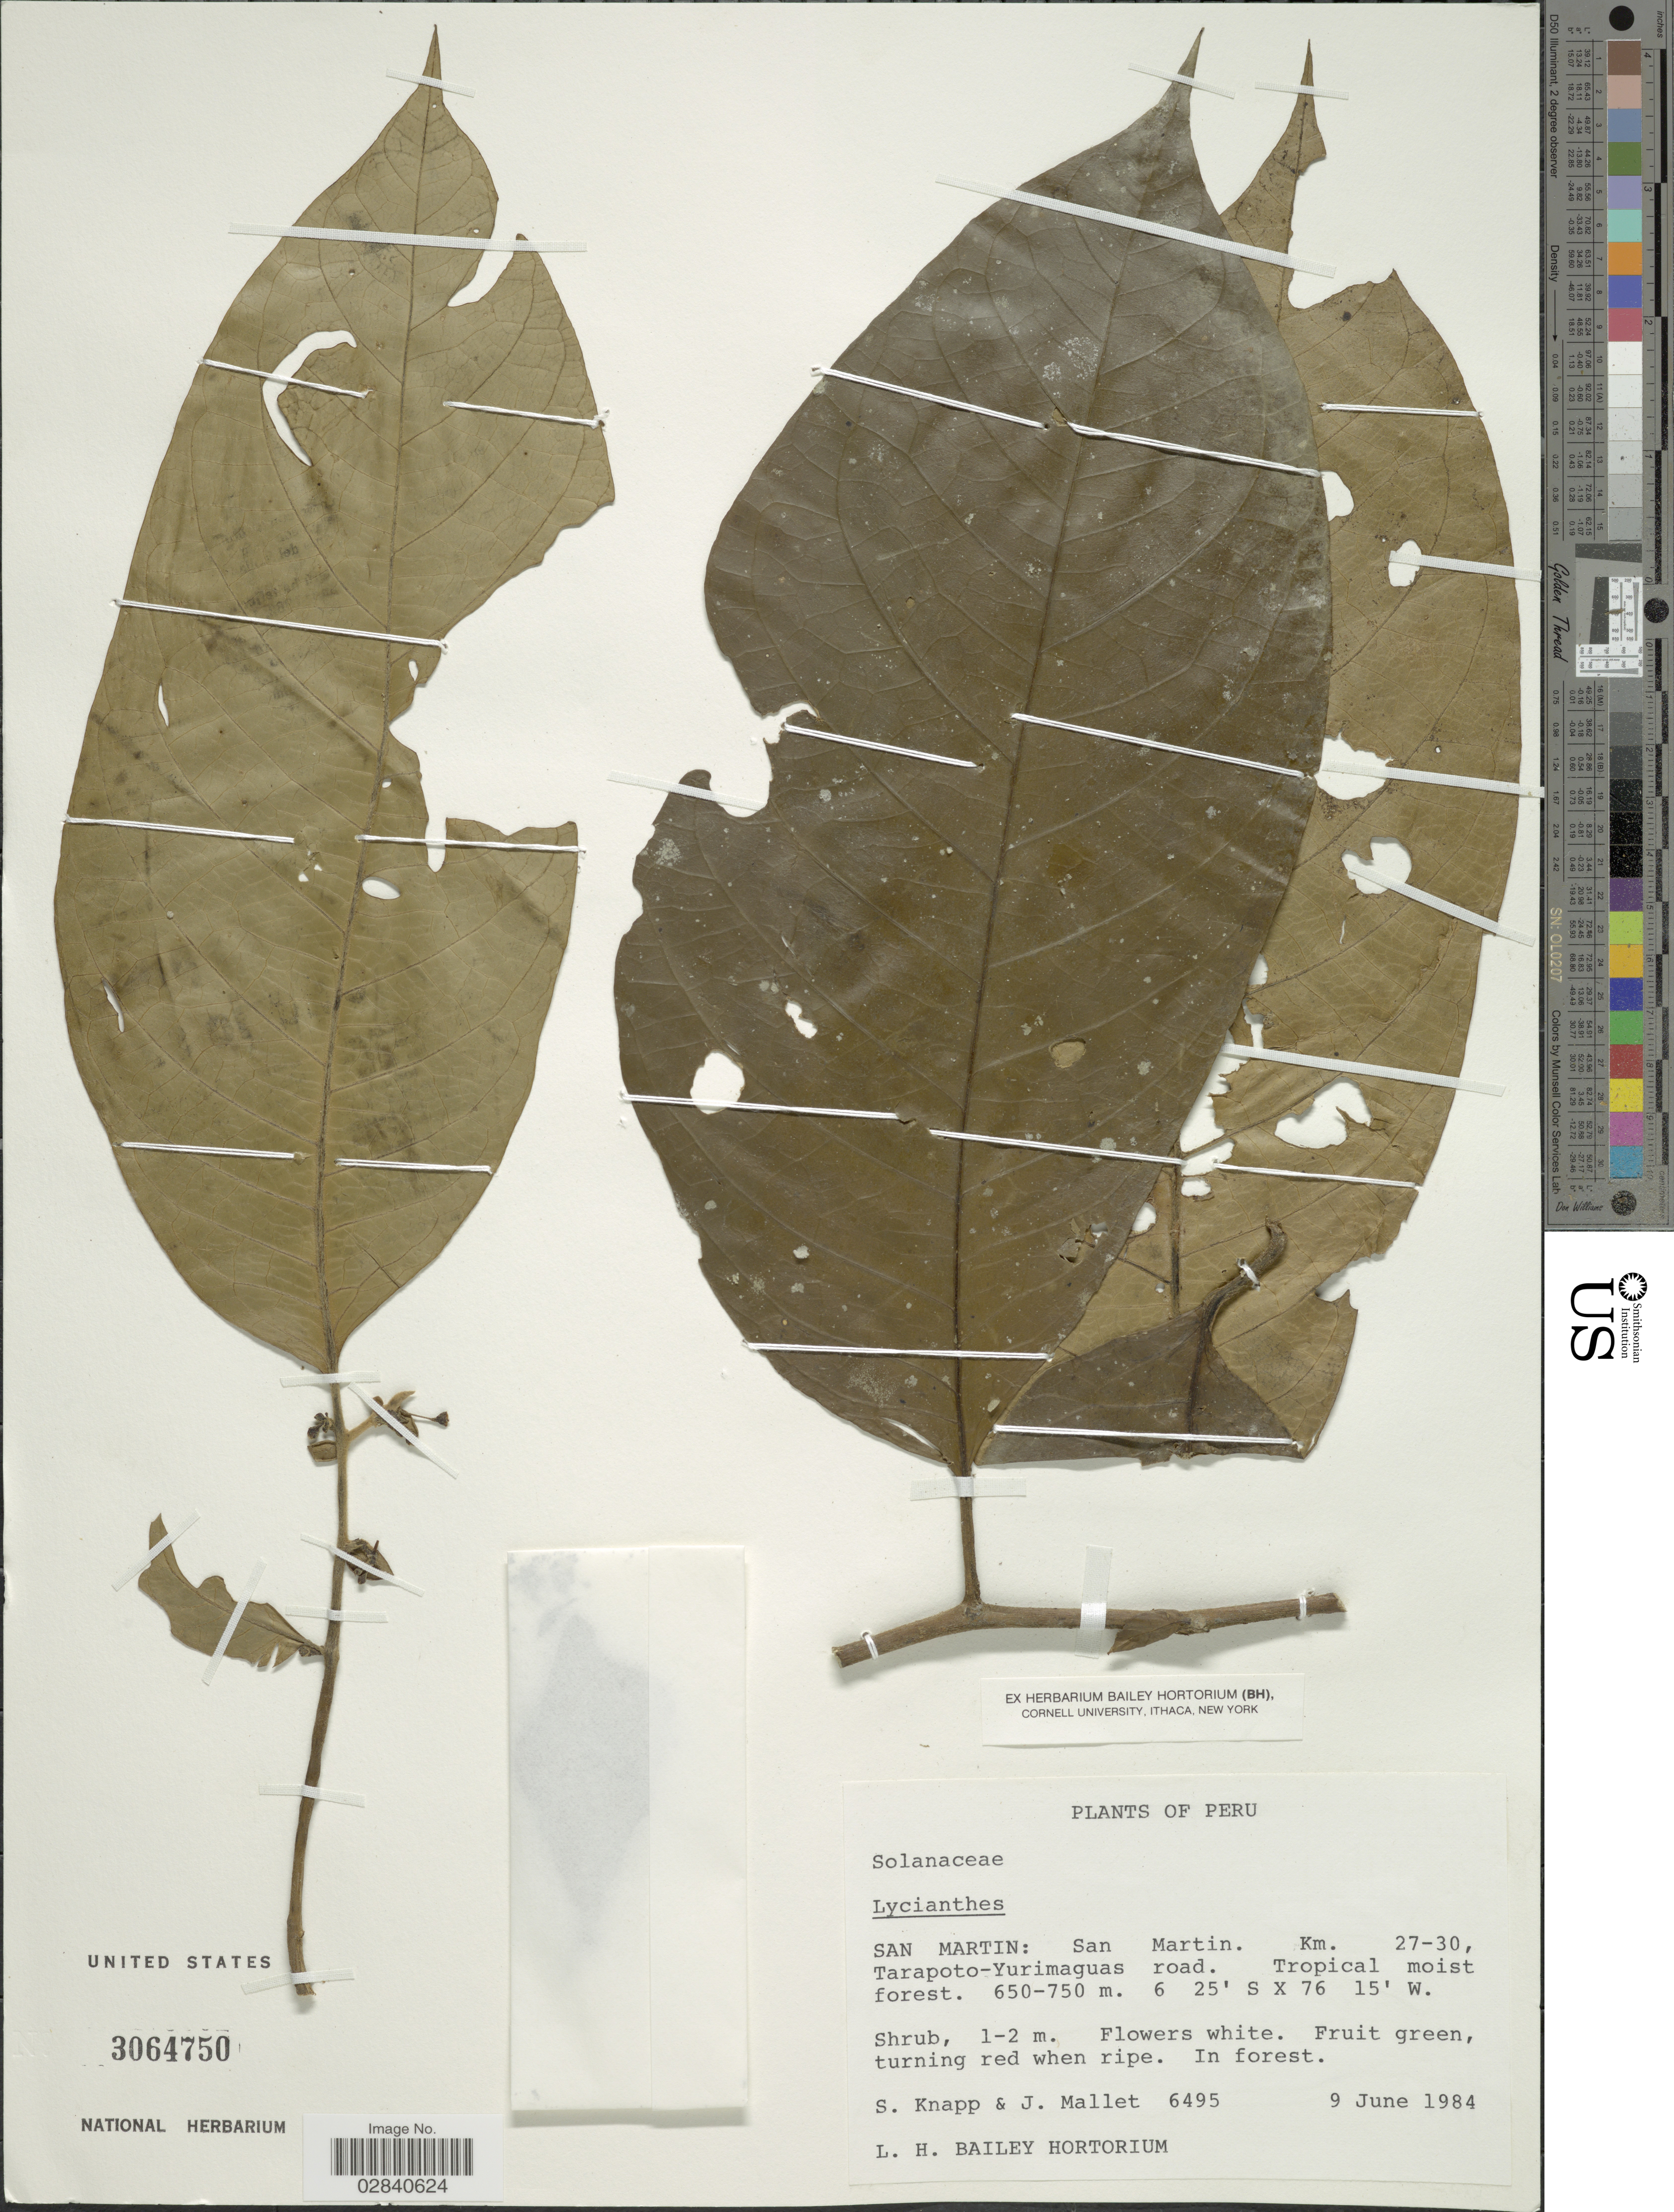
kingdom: Plantae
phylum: Tracheophyta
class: Magnoliopsida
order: Solanales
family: Solanaceae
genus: Lycianthes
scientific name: Lycianthes sp.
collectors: S. Knapp & J. Mallet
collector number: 6495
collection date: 1984-06-09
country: Peru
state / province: San Martín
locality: San Martin. Km. 27-30, Tarapoto-Yurimaguas road.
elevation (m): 650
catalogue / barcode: US 3064750